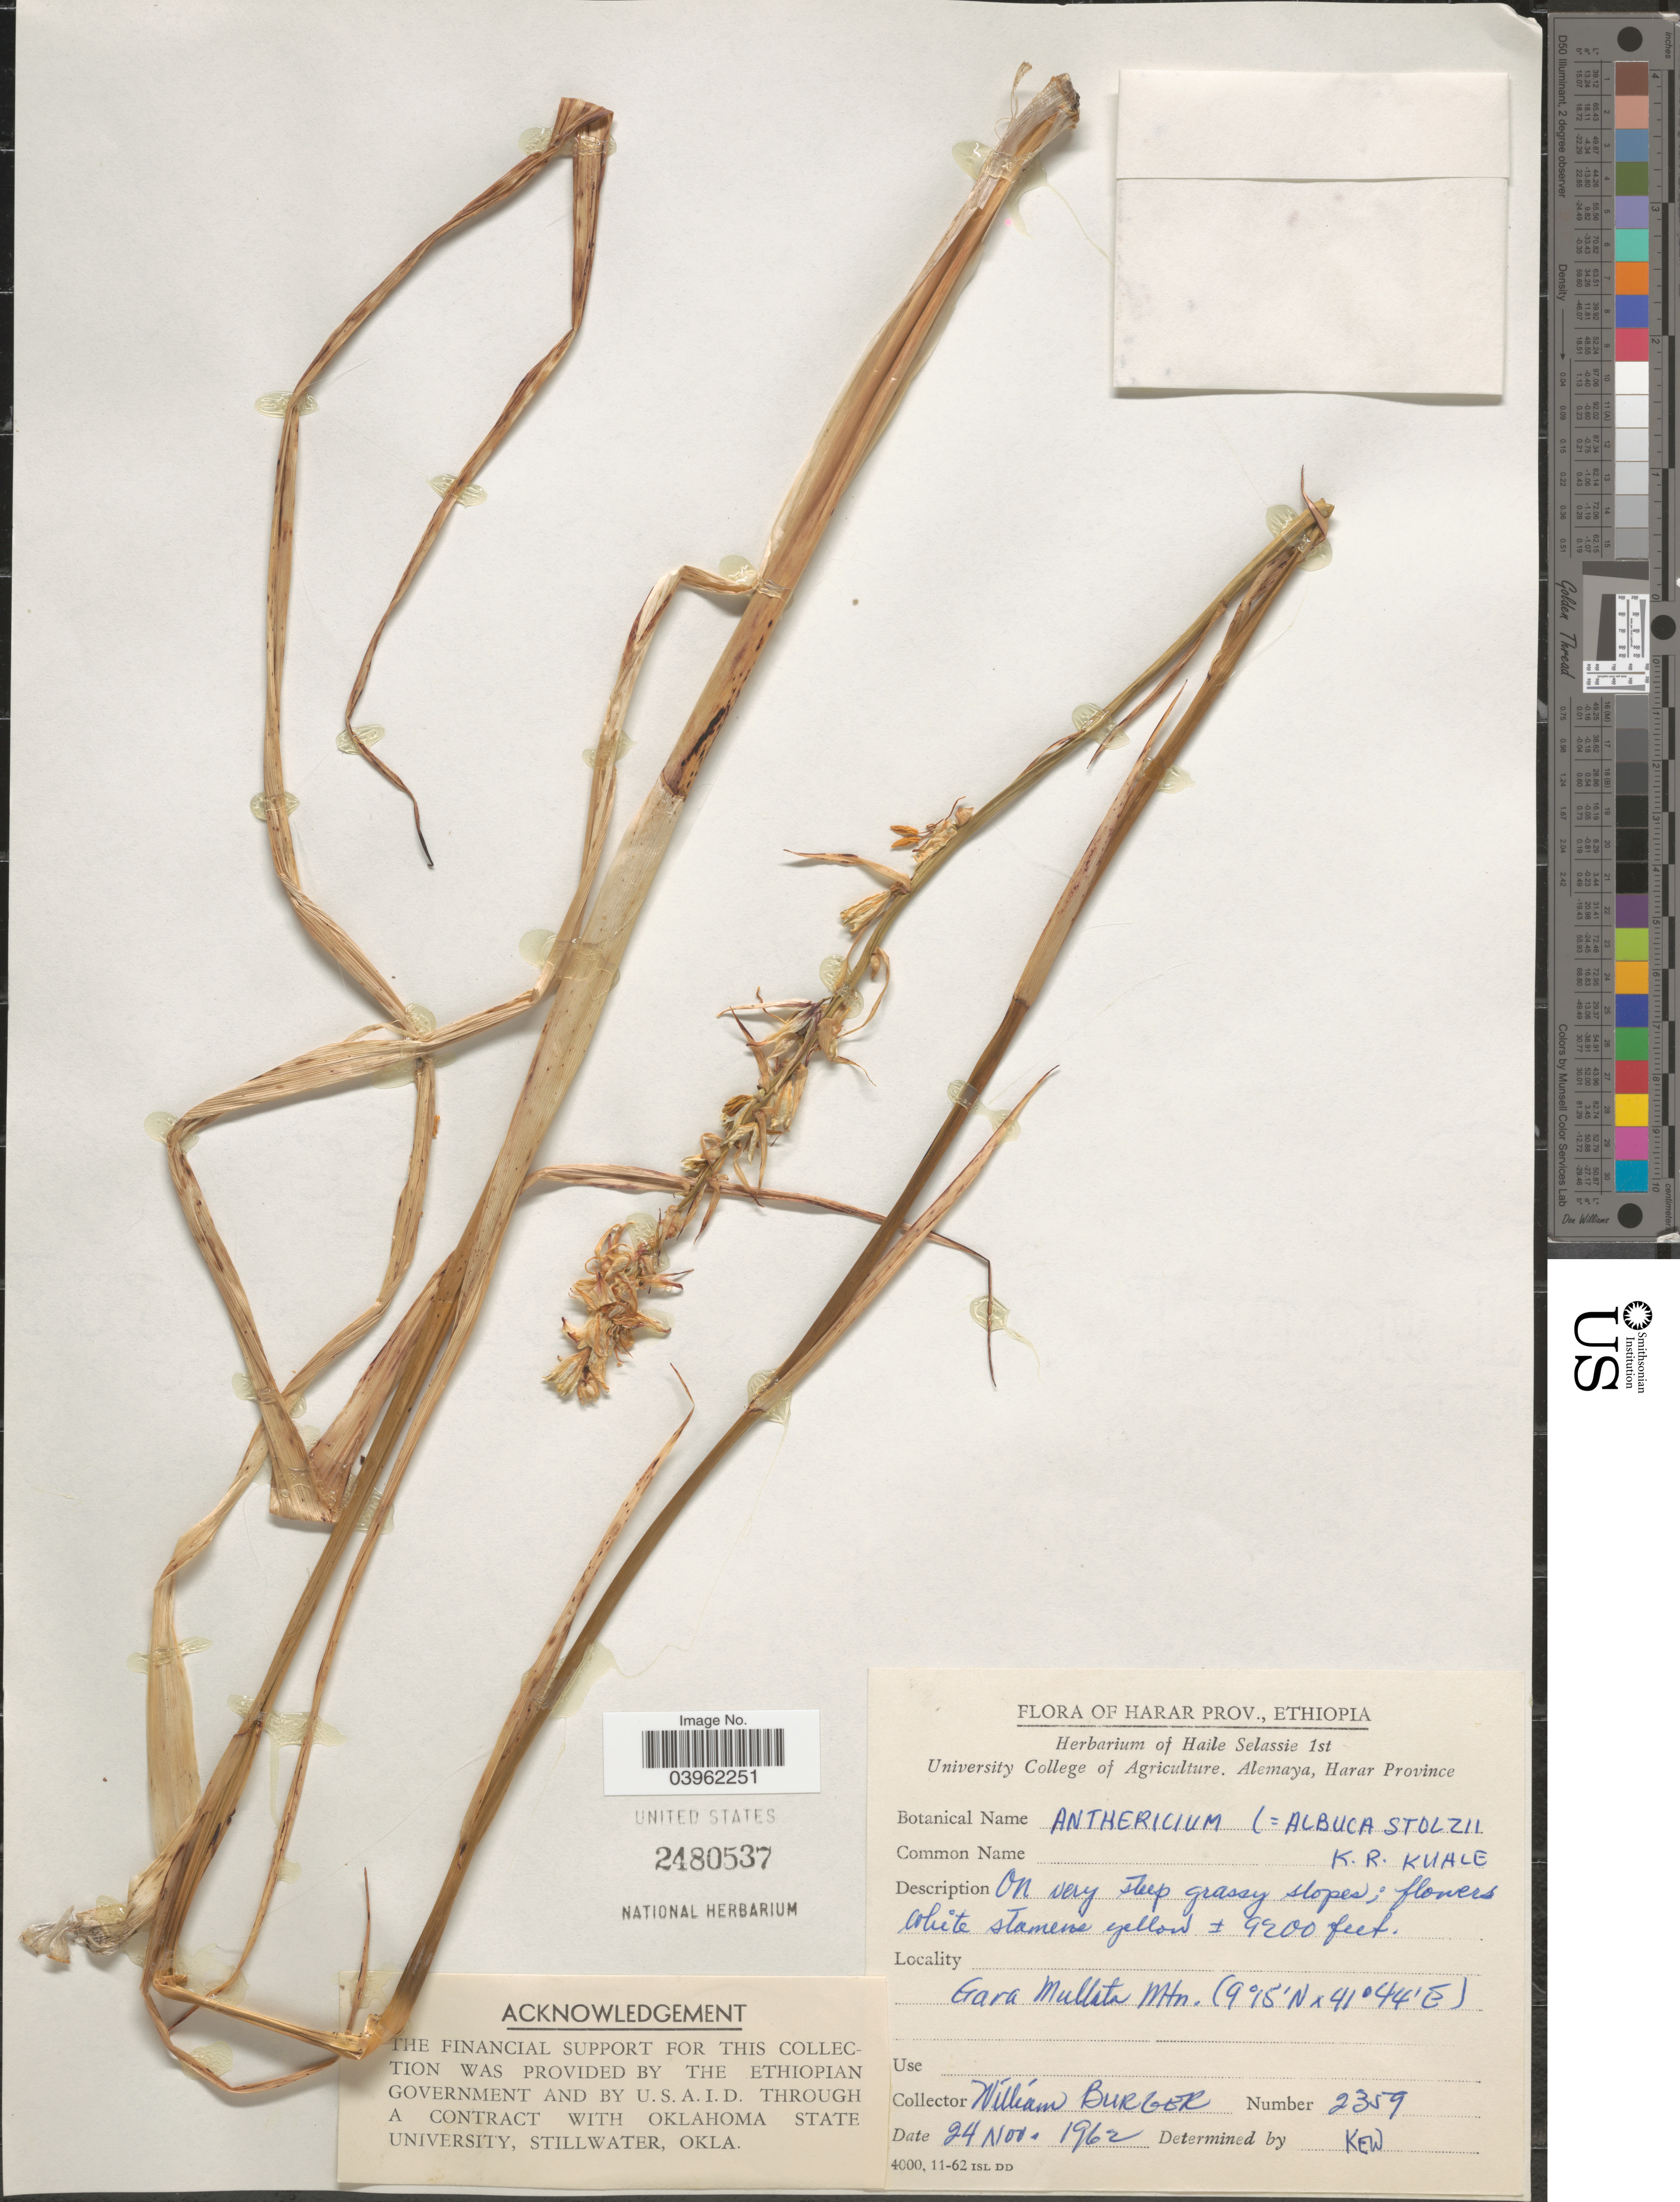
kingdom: Plantae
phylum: Tracheophyta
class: Liliopsida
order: Asparagales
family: Asparagaceae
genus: Albuca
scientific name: Albuca stolzii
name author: K. Krause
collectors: W. Burger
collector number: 2359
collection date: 1962-11-24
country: Ethiopia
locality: Harar Prov. On very steep grassy slopes. Gara Mullata Mtn.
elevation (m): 2804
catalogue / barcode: US 2480537